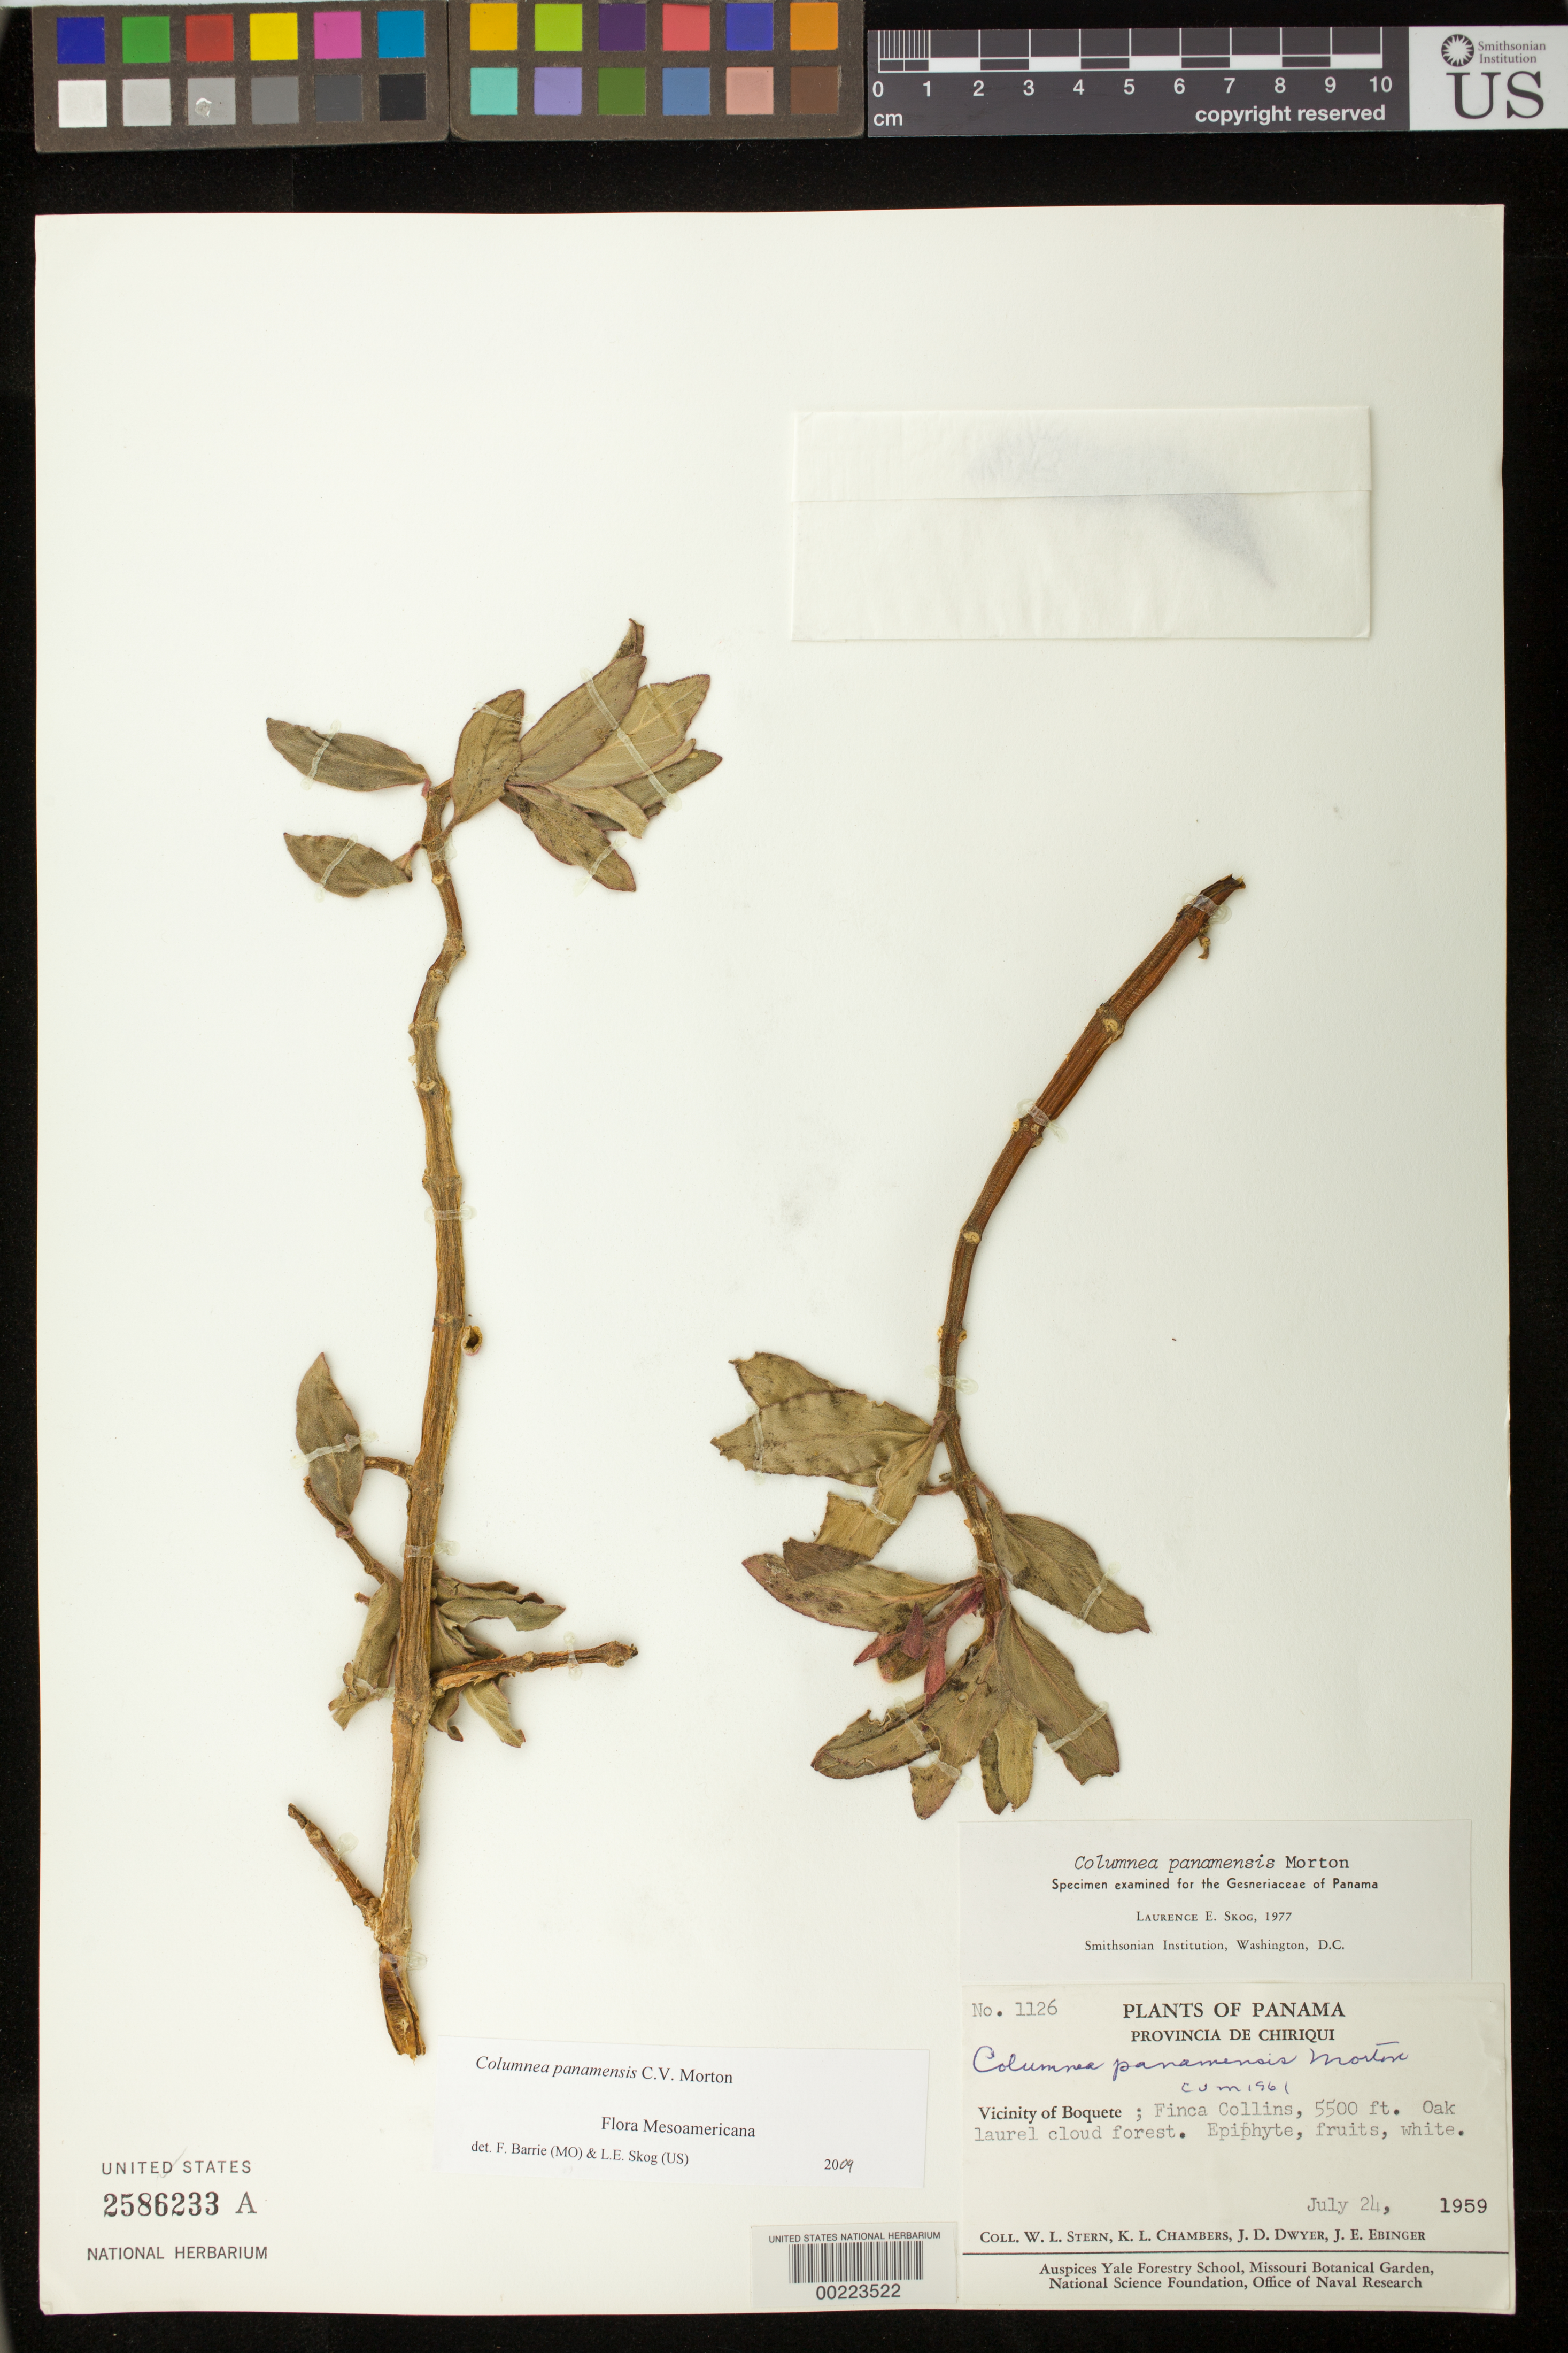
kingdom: Plantae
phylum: Tracheophyta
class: Magnoliopsida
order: Lamiales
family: Gesneriaceae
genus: Columnea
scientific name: Columnea panamensis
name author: C.V. Morton in Woodson & Seibert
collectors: W. L. Stern, K. L. Chambers, J. D. Dwyer & J. Ebinger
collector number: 1126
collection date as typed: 24 Jul 1959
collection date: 1959-07-24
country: Panama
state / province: Chiriquí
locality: Vicinity of Boquete, Finca Collins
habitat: Oak laurel cloud forest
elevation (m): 1676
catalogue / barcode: US 2586233A